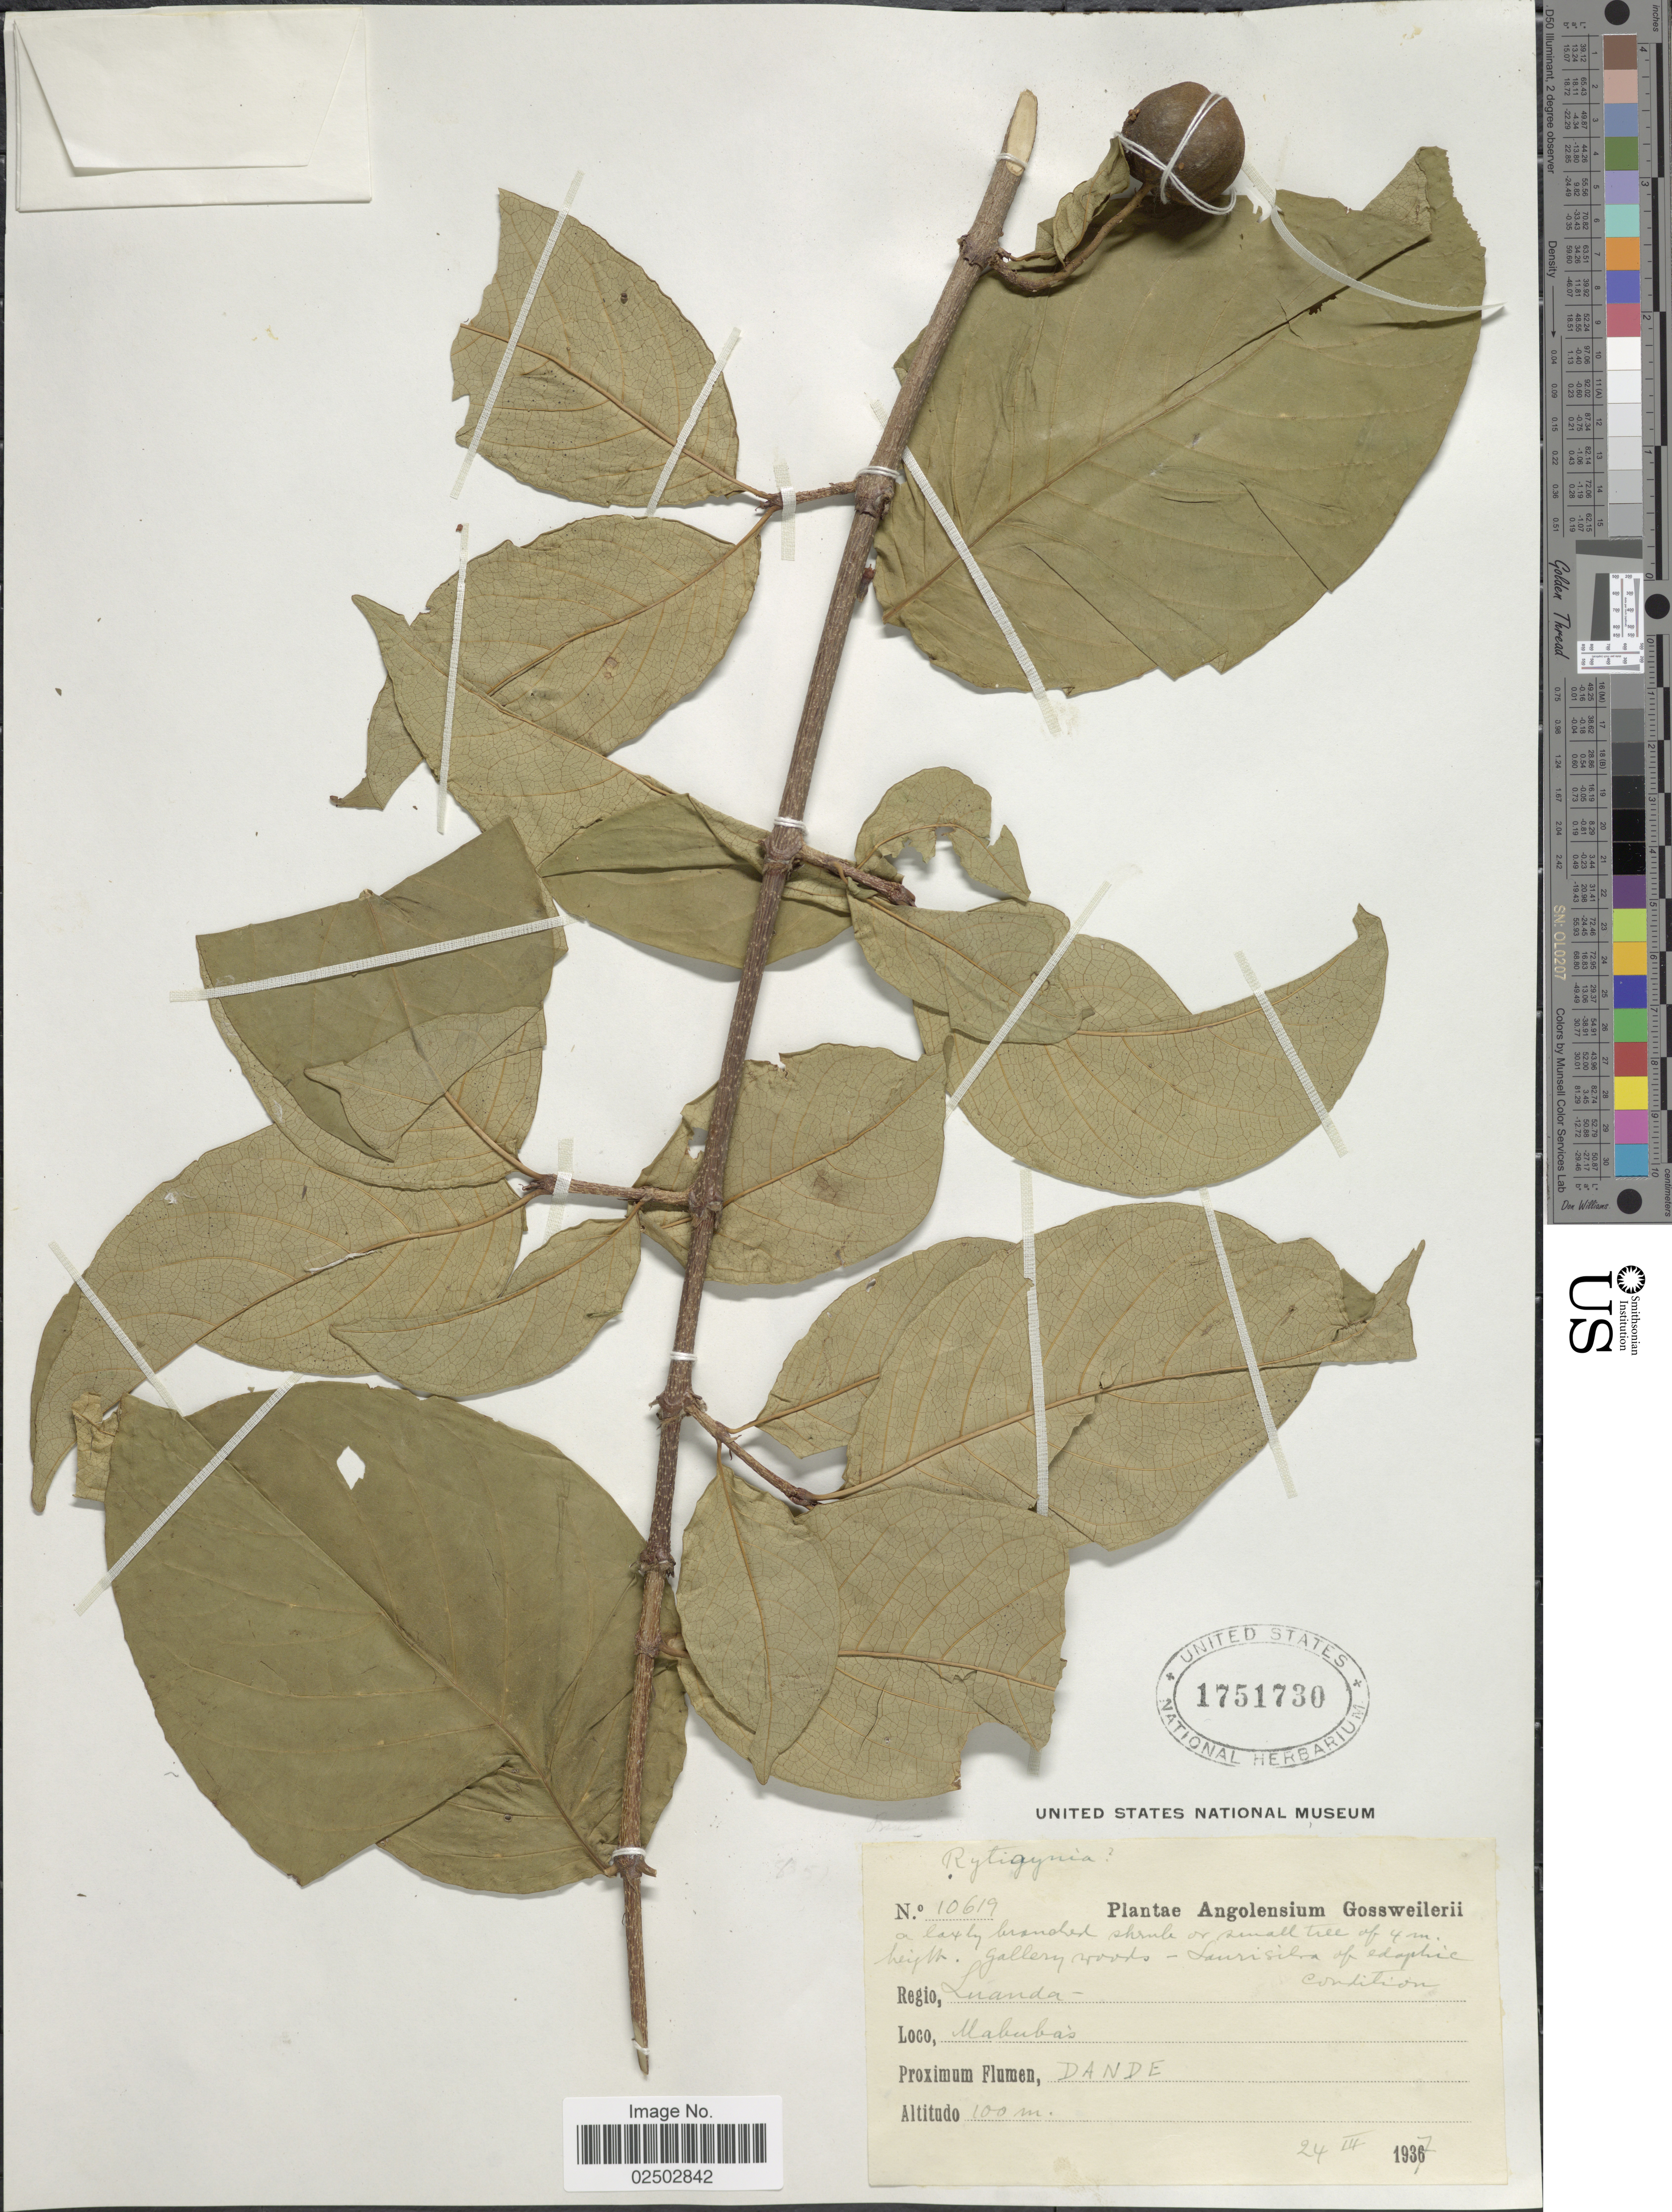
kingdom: Plantae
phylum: Tracheophyta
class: Magnoliopsida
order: Gentianales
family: Rubiaceae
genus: Rytigynia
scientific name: Rytigynia sp.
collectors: -. Gossweiler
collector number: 10619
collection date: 1937-03-24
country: Angola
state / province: Luanda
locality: Regio, Luanda, Mabubas, Dande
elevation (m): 100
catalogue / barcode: US 1751730